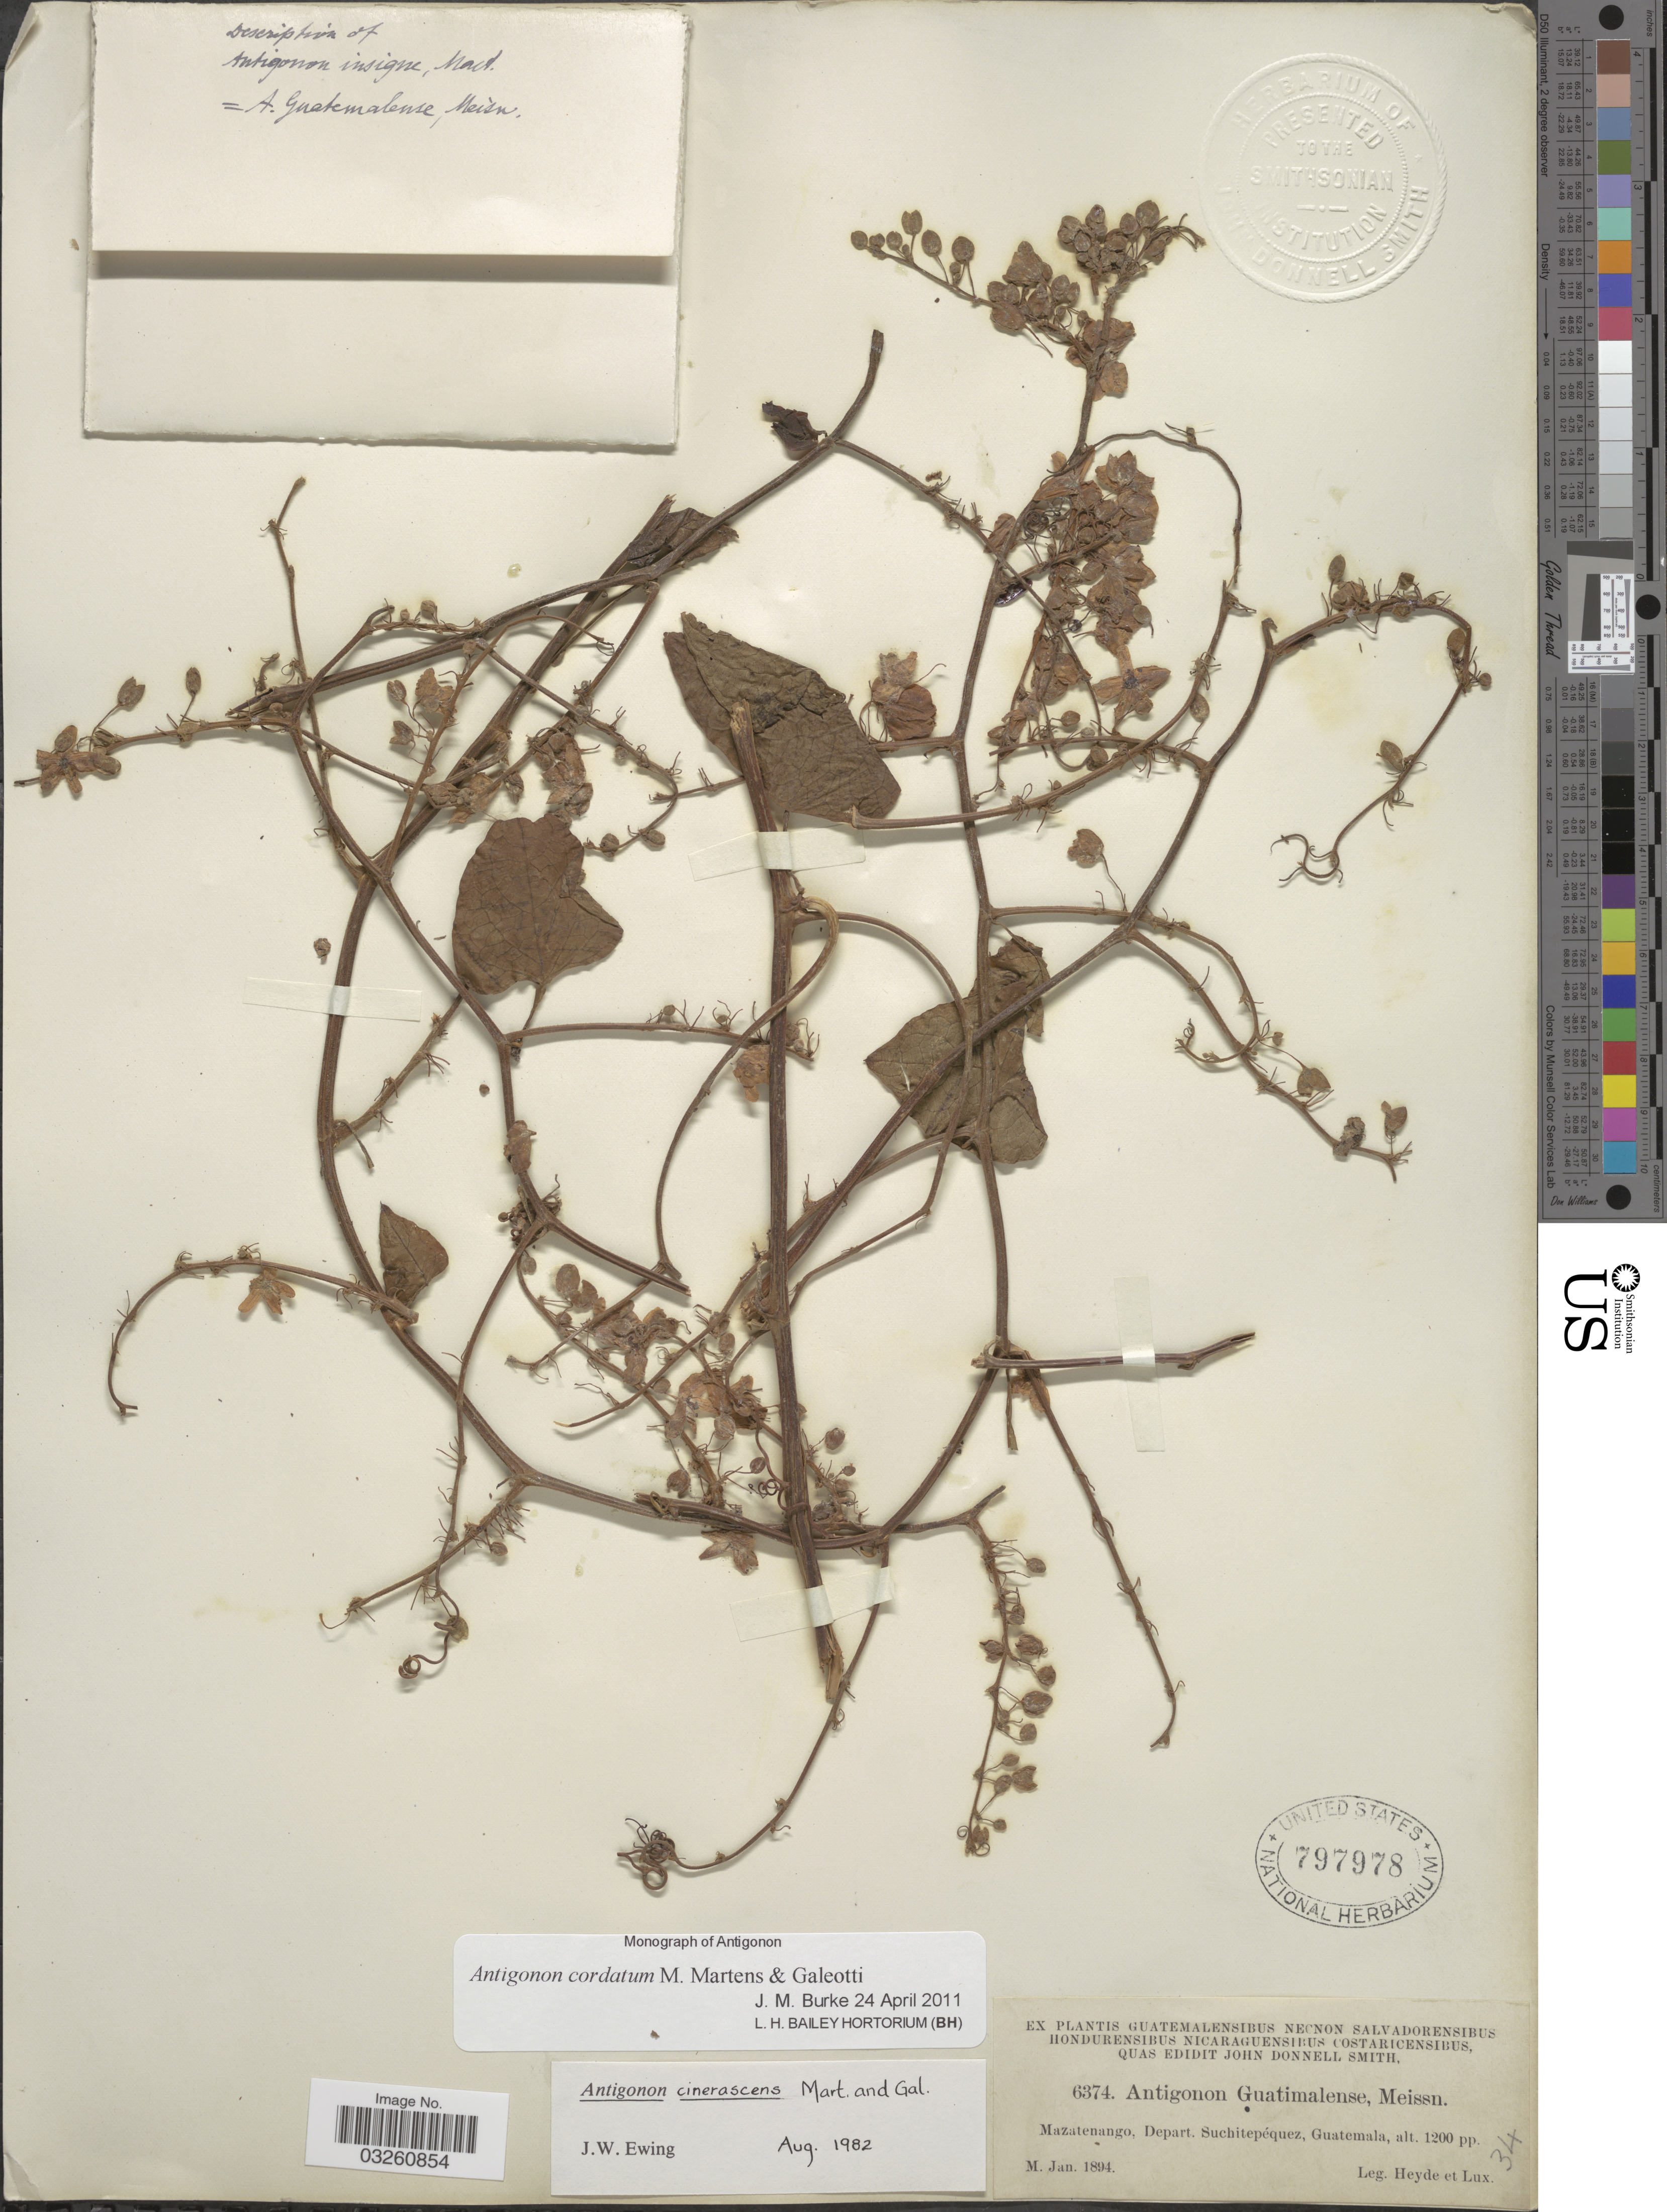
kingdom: Plantae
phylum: Tracheophyta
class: Magnoliopsida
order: Caryophyllales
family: Polygonaceae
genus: Antigonon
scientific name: Antigonon cordatum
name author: M. Martens & Galeotti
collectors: Heyde & Lux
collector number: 6374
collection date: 1894-01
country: Guatemala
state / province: Suchitepéquez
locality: Mazatenango, Depart. Suchitepéquez.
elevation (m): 366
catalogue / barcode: US 797978